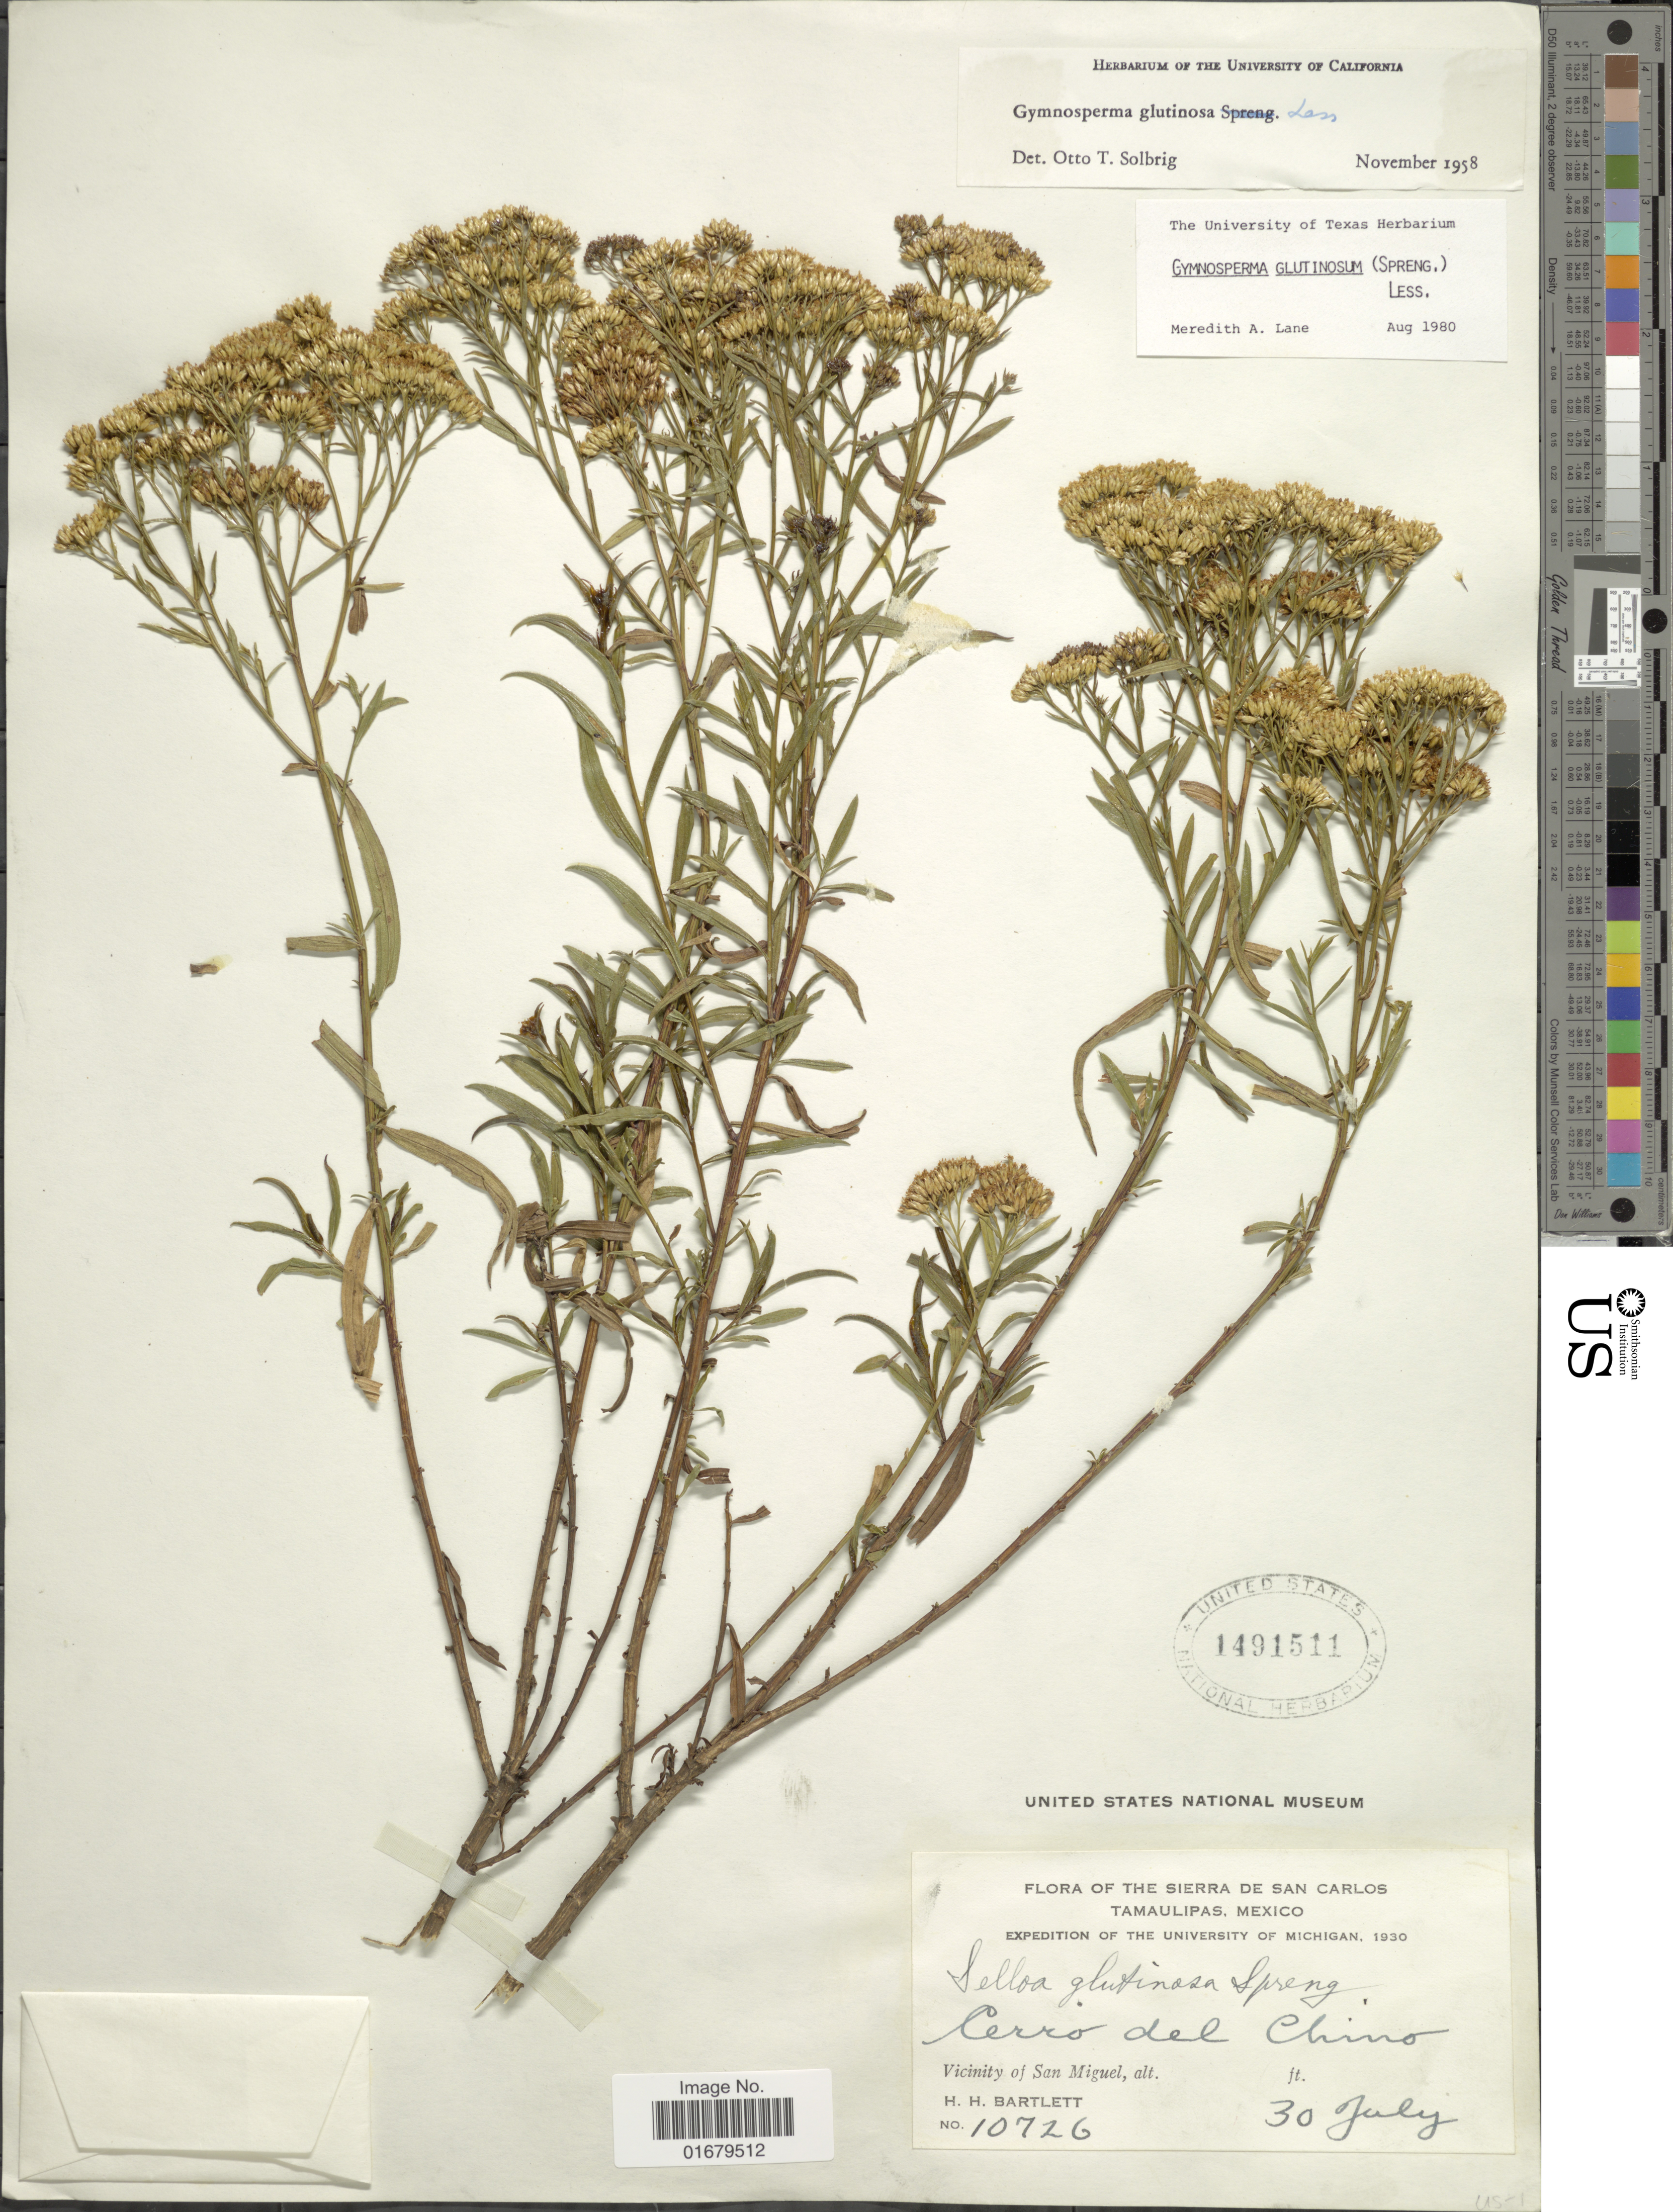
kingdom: Plantae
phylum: Tracheophyta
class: Magnoliopsida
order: Asterales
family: Asteraceae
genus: Gymnosperma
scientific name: Gymnosperma glutinosum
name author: (Spreng.) Less.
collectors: H. H. Bartlett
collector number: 10726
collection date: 1930-07-30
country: Mexico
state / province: Tamaulipas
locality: Sierra de San Carlos, Tamaulipas, Vicinity of San Miguel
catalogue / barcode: US 1491511